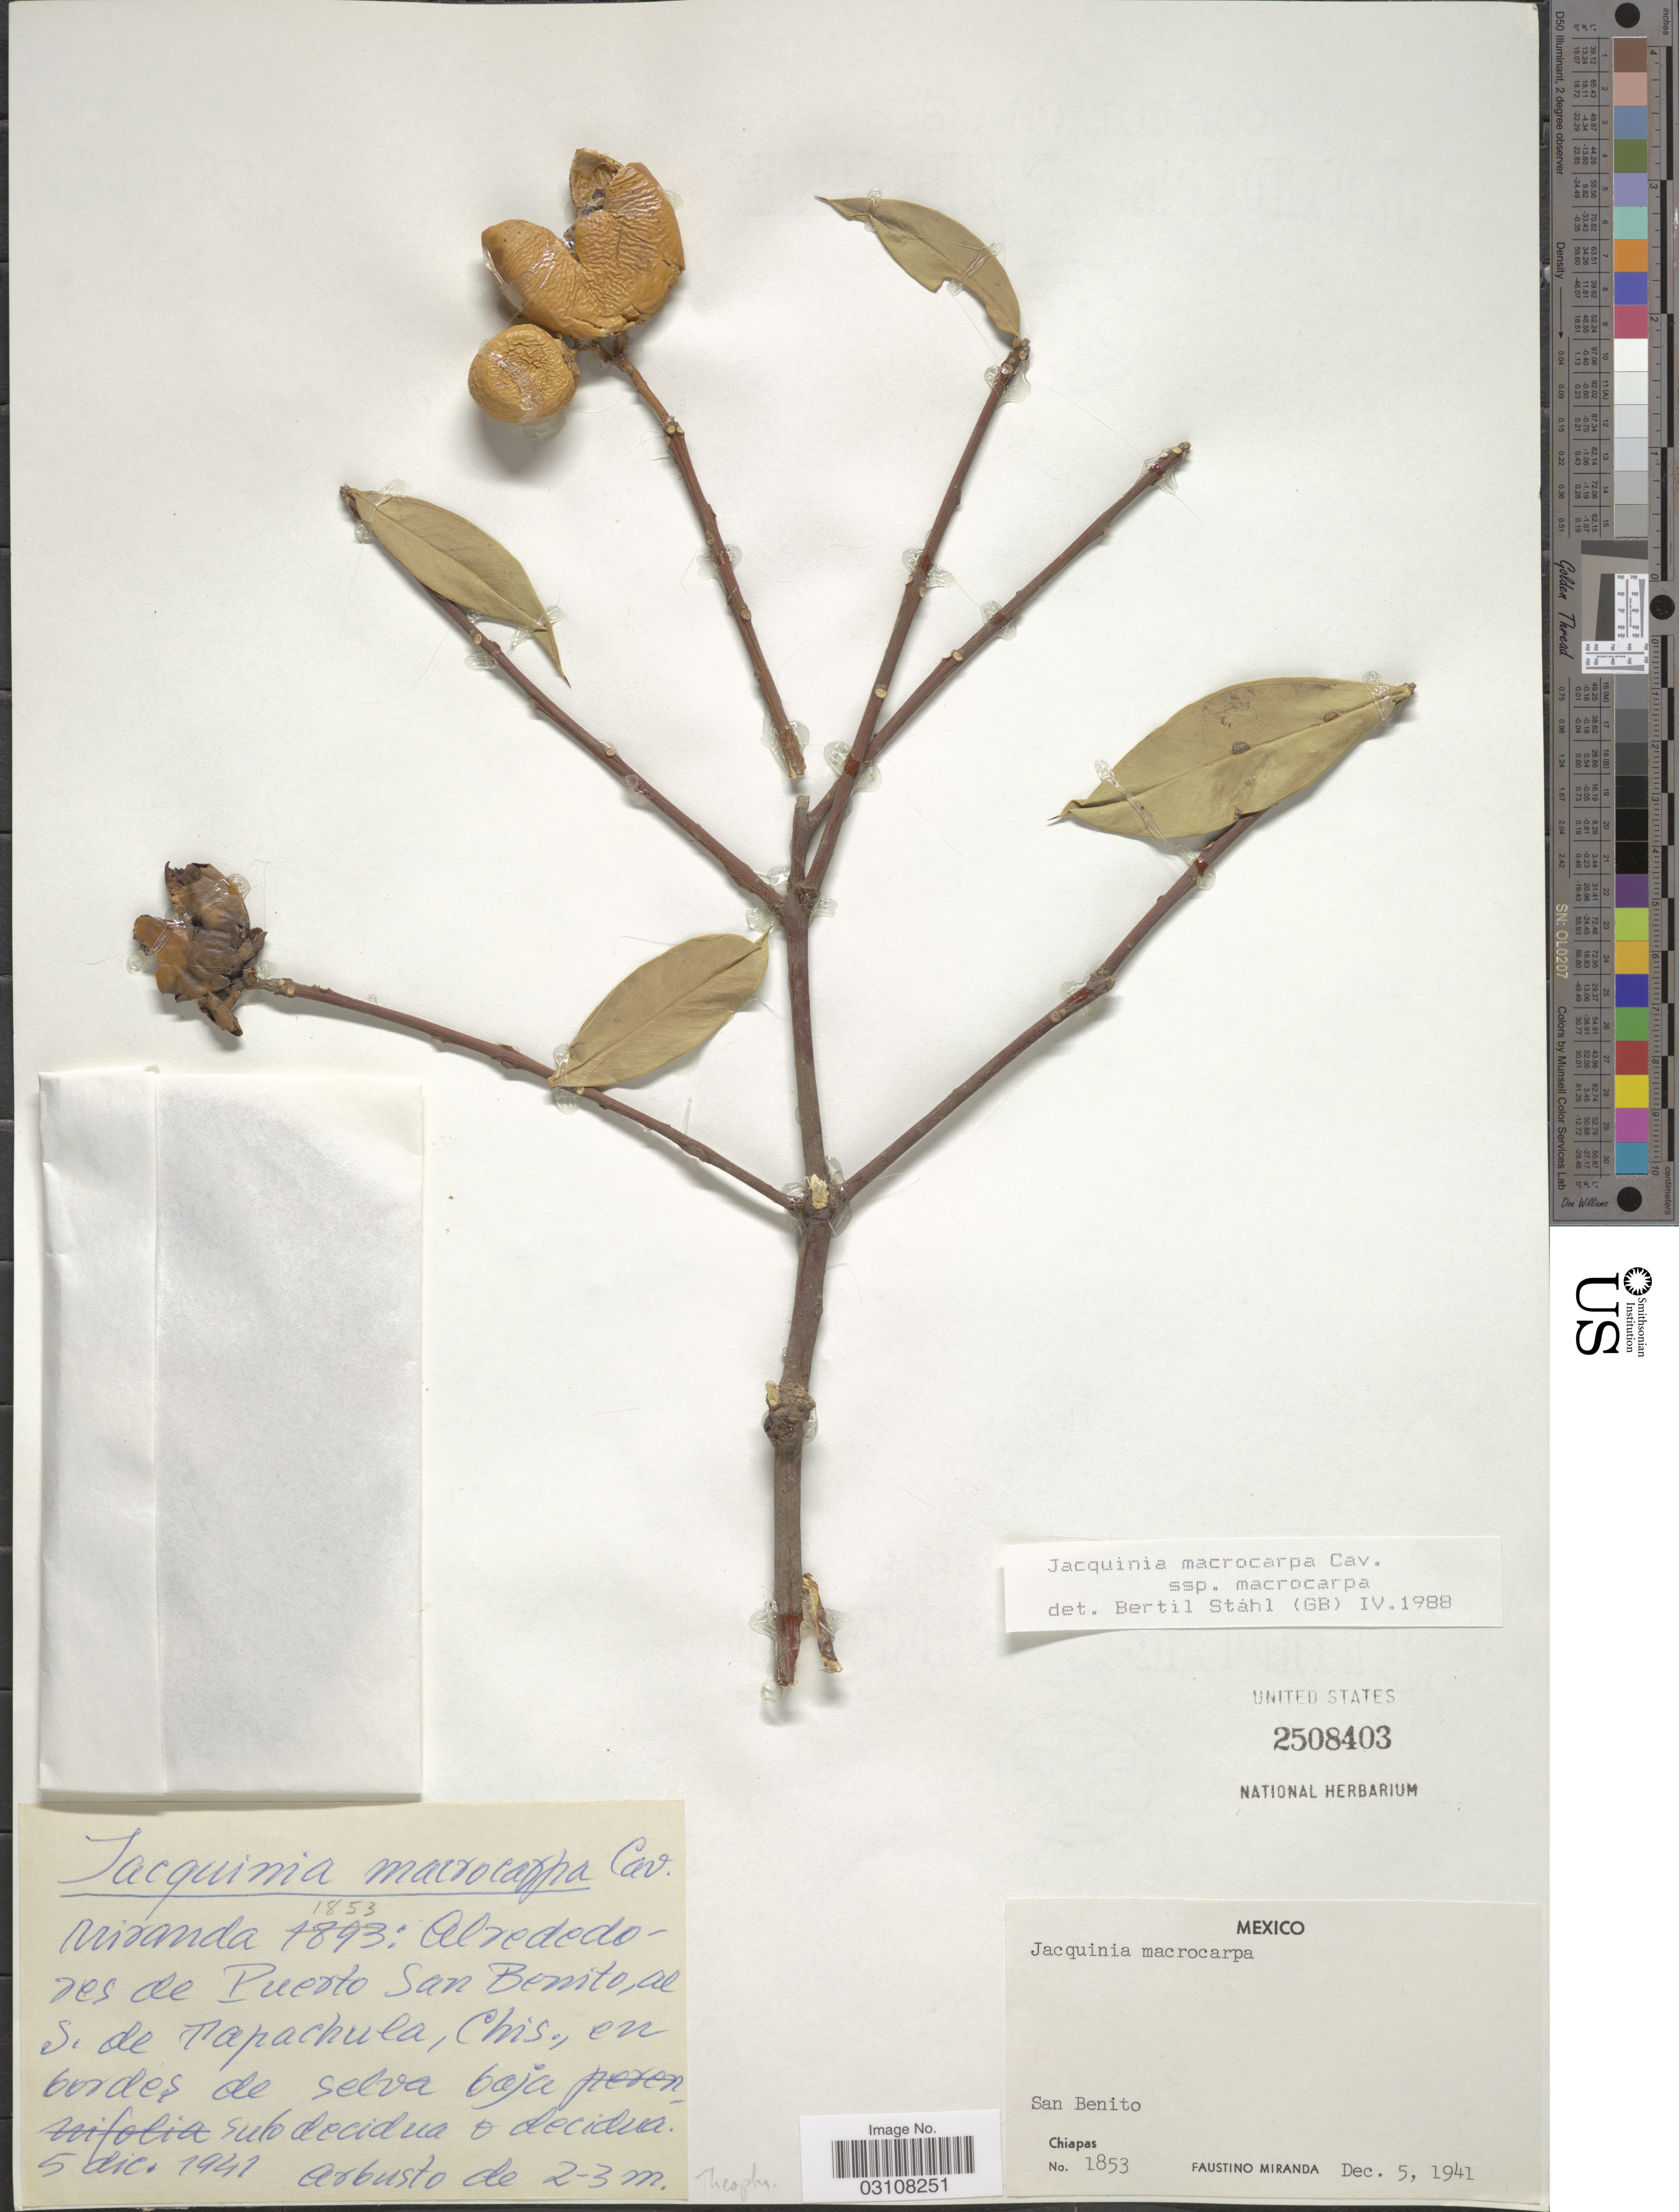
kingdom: Plantae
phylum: Tracheophyta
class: Magnoliopsida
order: Ericales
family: Primulaceae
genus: Jacquinia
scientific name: Jacquinia macrocarpa subsp. macrocarpa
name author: Cav.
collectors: F. Miranda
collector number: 1853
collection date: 1941-12-05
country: Mexico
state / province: Chiapas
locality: San Benito. Alrededores de Puerto San Benito, al S. de Tapachula.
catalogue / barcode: US 2508403